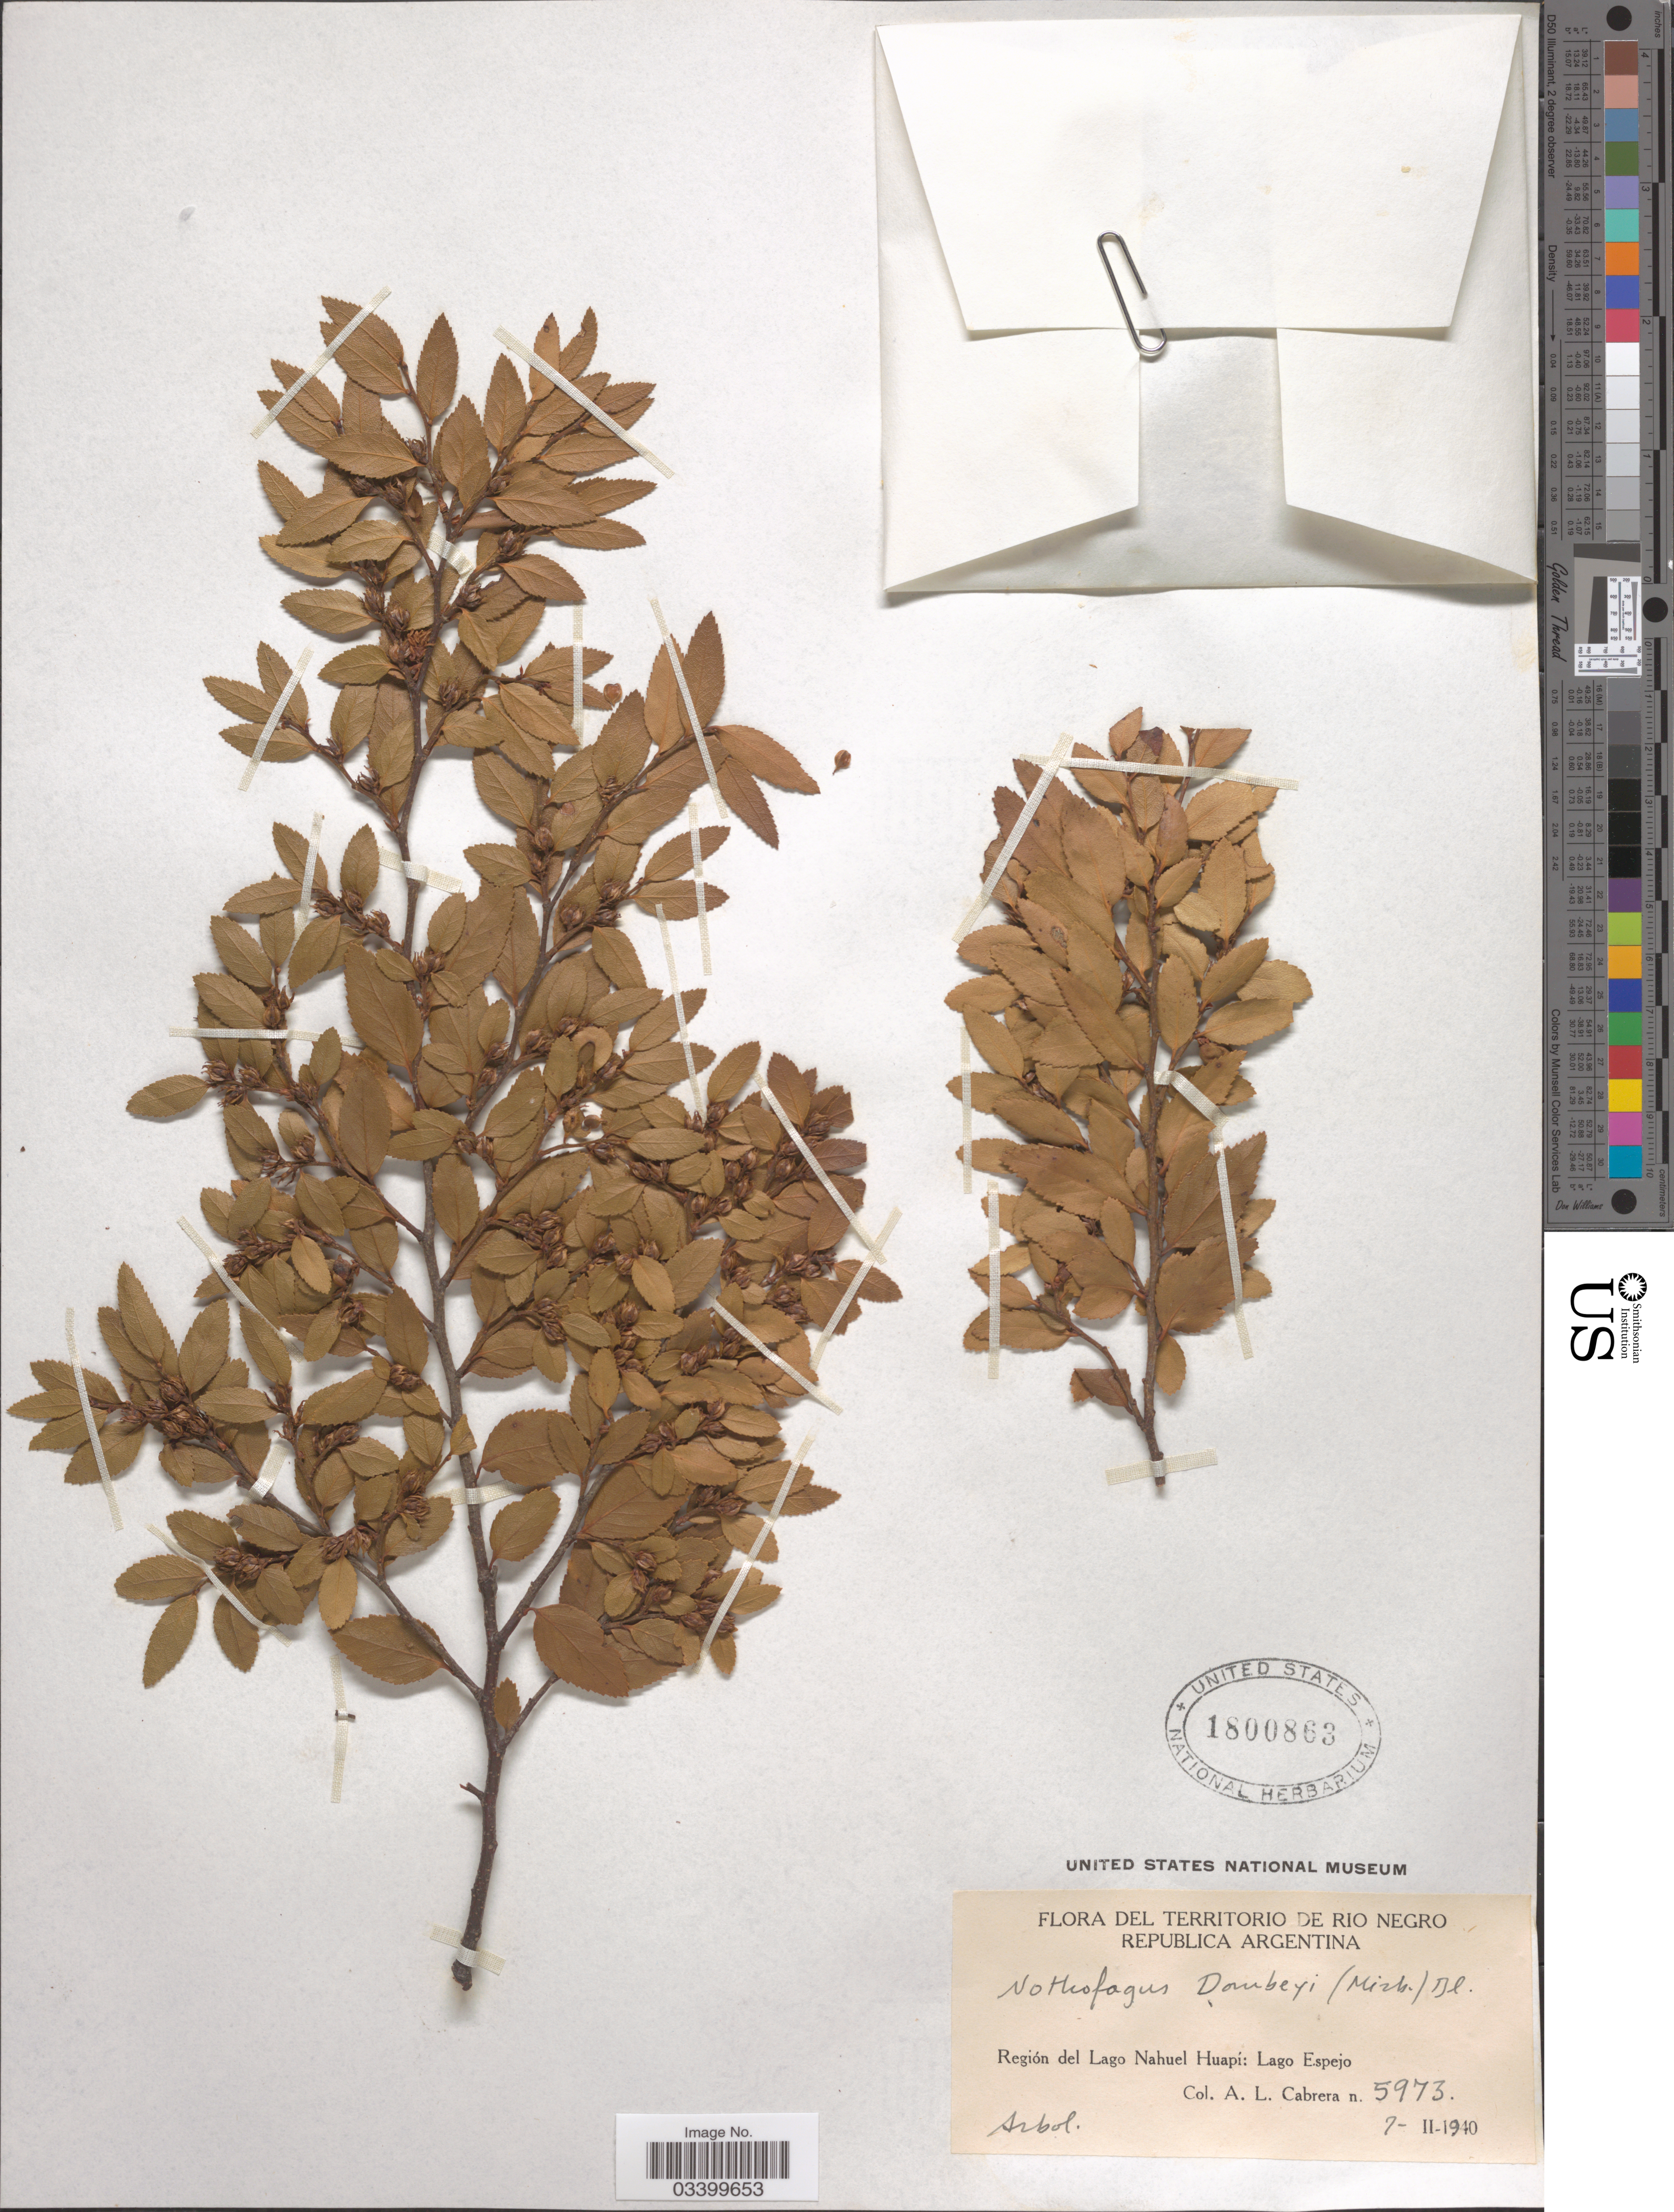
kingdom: Plantae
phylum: Tracheophyta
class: Magnoliopsida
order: Fagales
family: Nothofagaceae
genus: Nothofagus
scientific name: Nothofagus dombeyi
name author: (Mirb.) Oerst.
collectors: A. L. Cabrera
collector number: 5973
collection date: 1940-11-07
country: Argentina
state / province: Rio Negro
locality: Del Territorio de Rio Negro. Republica Argentina. Región del Lago Nahuel Huapí: Lago Espejo.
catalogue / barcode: US 1800863